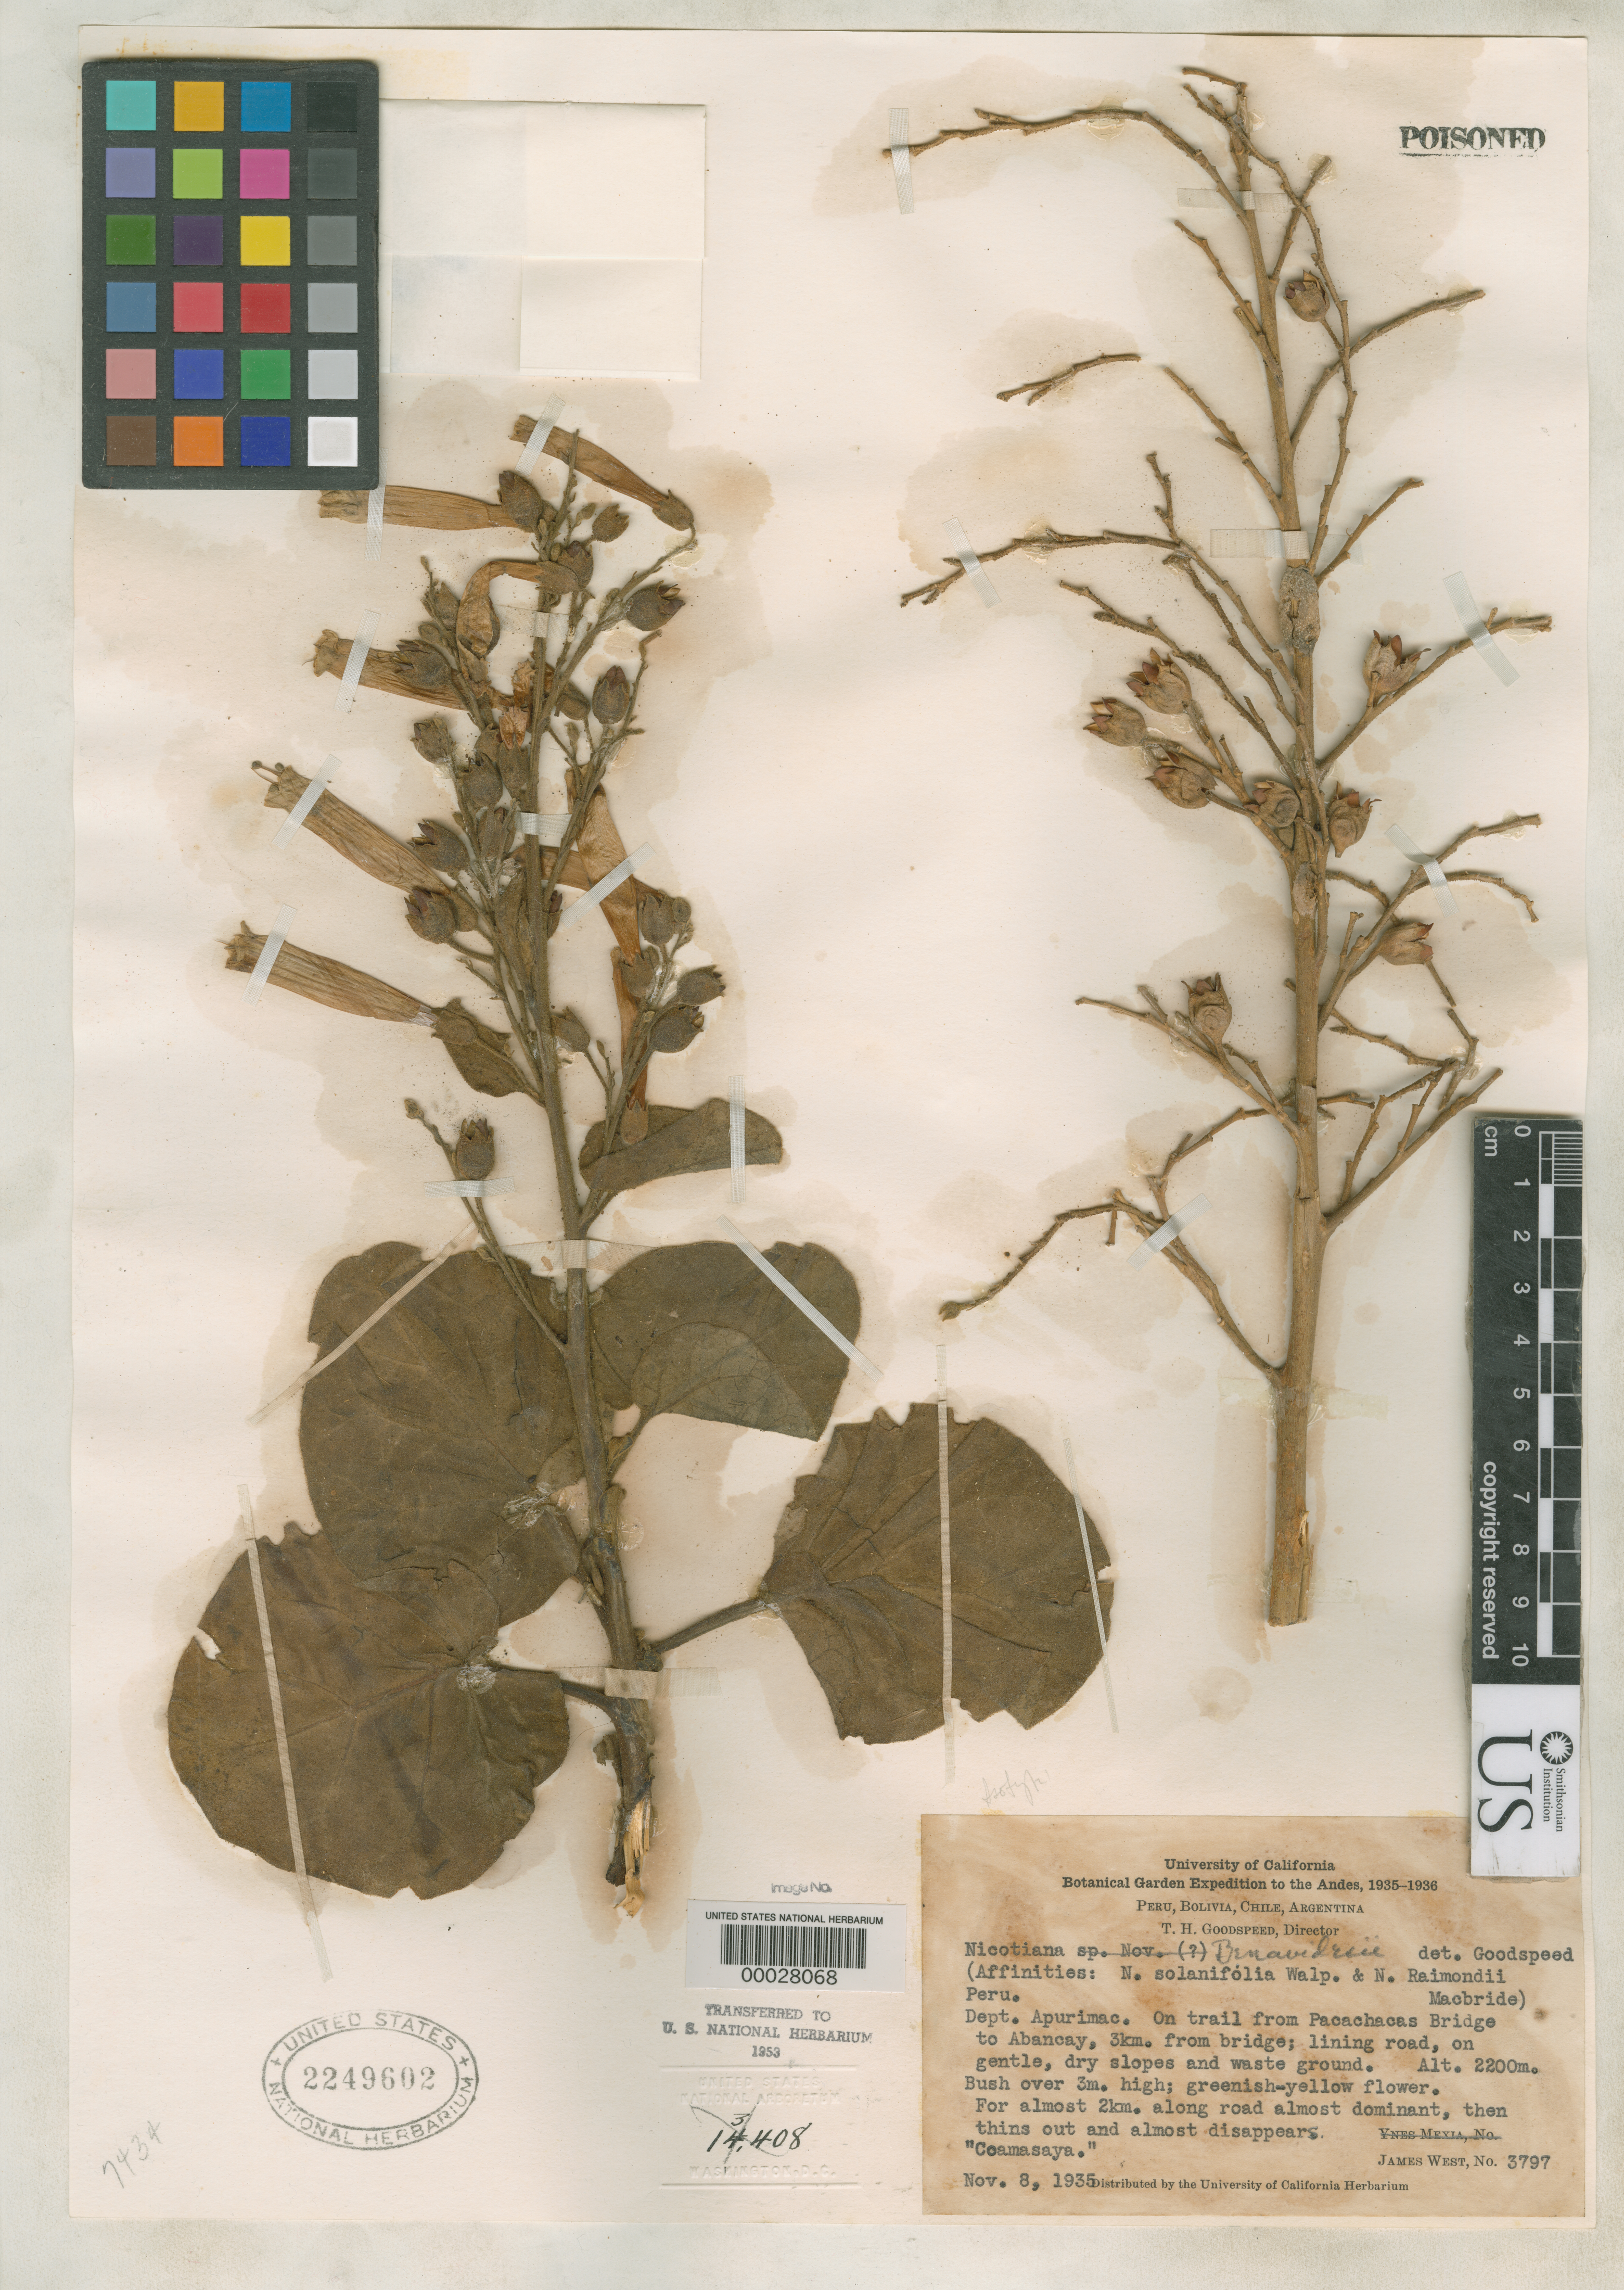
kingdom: Plantae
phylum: Tracheophyta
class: Magnoliopsida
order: Solanales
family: Solanaceae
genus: Nicotiana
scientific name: Nicotiana benavidesii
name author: Goodsp.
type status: Isotype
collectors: J. West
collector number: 3797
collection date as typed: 08 Nov 1935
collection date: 1935-11-08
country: Peru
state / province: San Martín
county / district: Mariscal Cáceres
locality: Rio Huallaga, margen Derecha del; Balsa Probana; dtto. Tocache Nuevo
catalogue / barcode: US 2249602